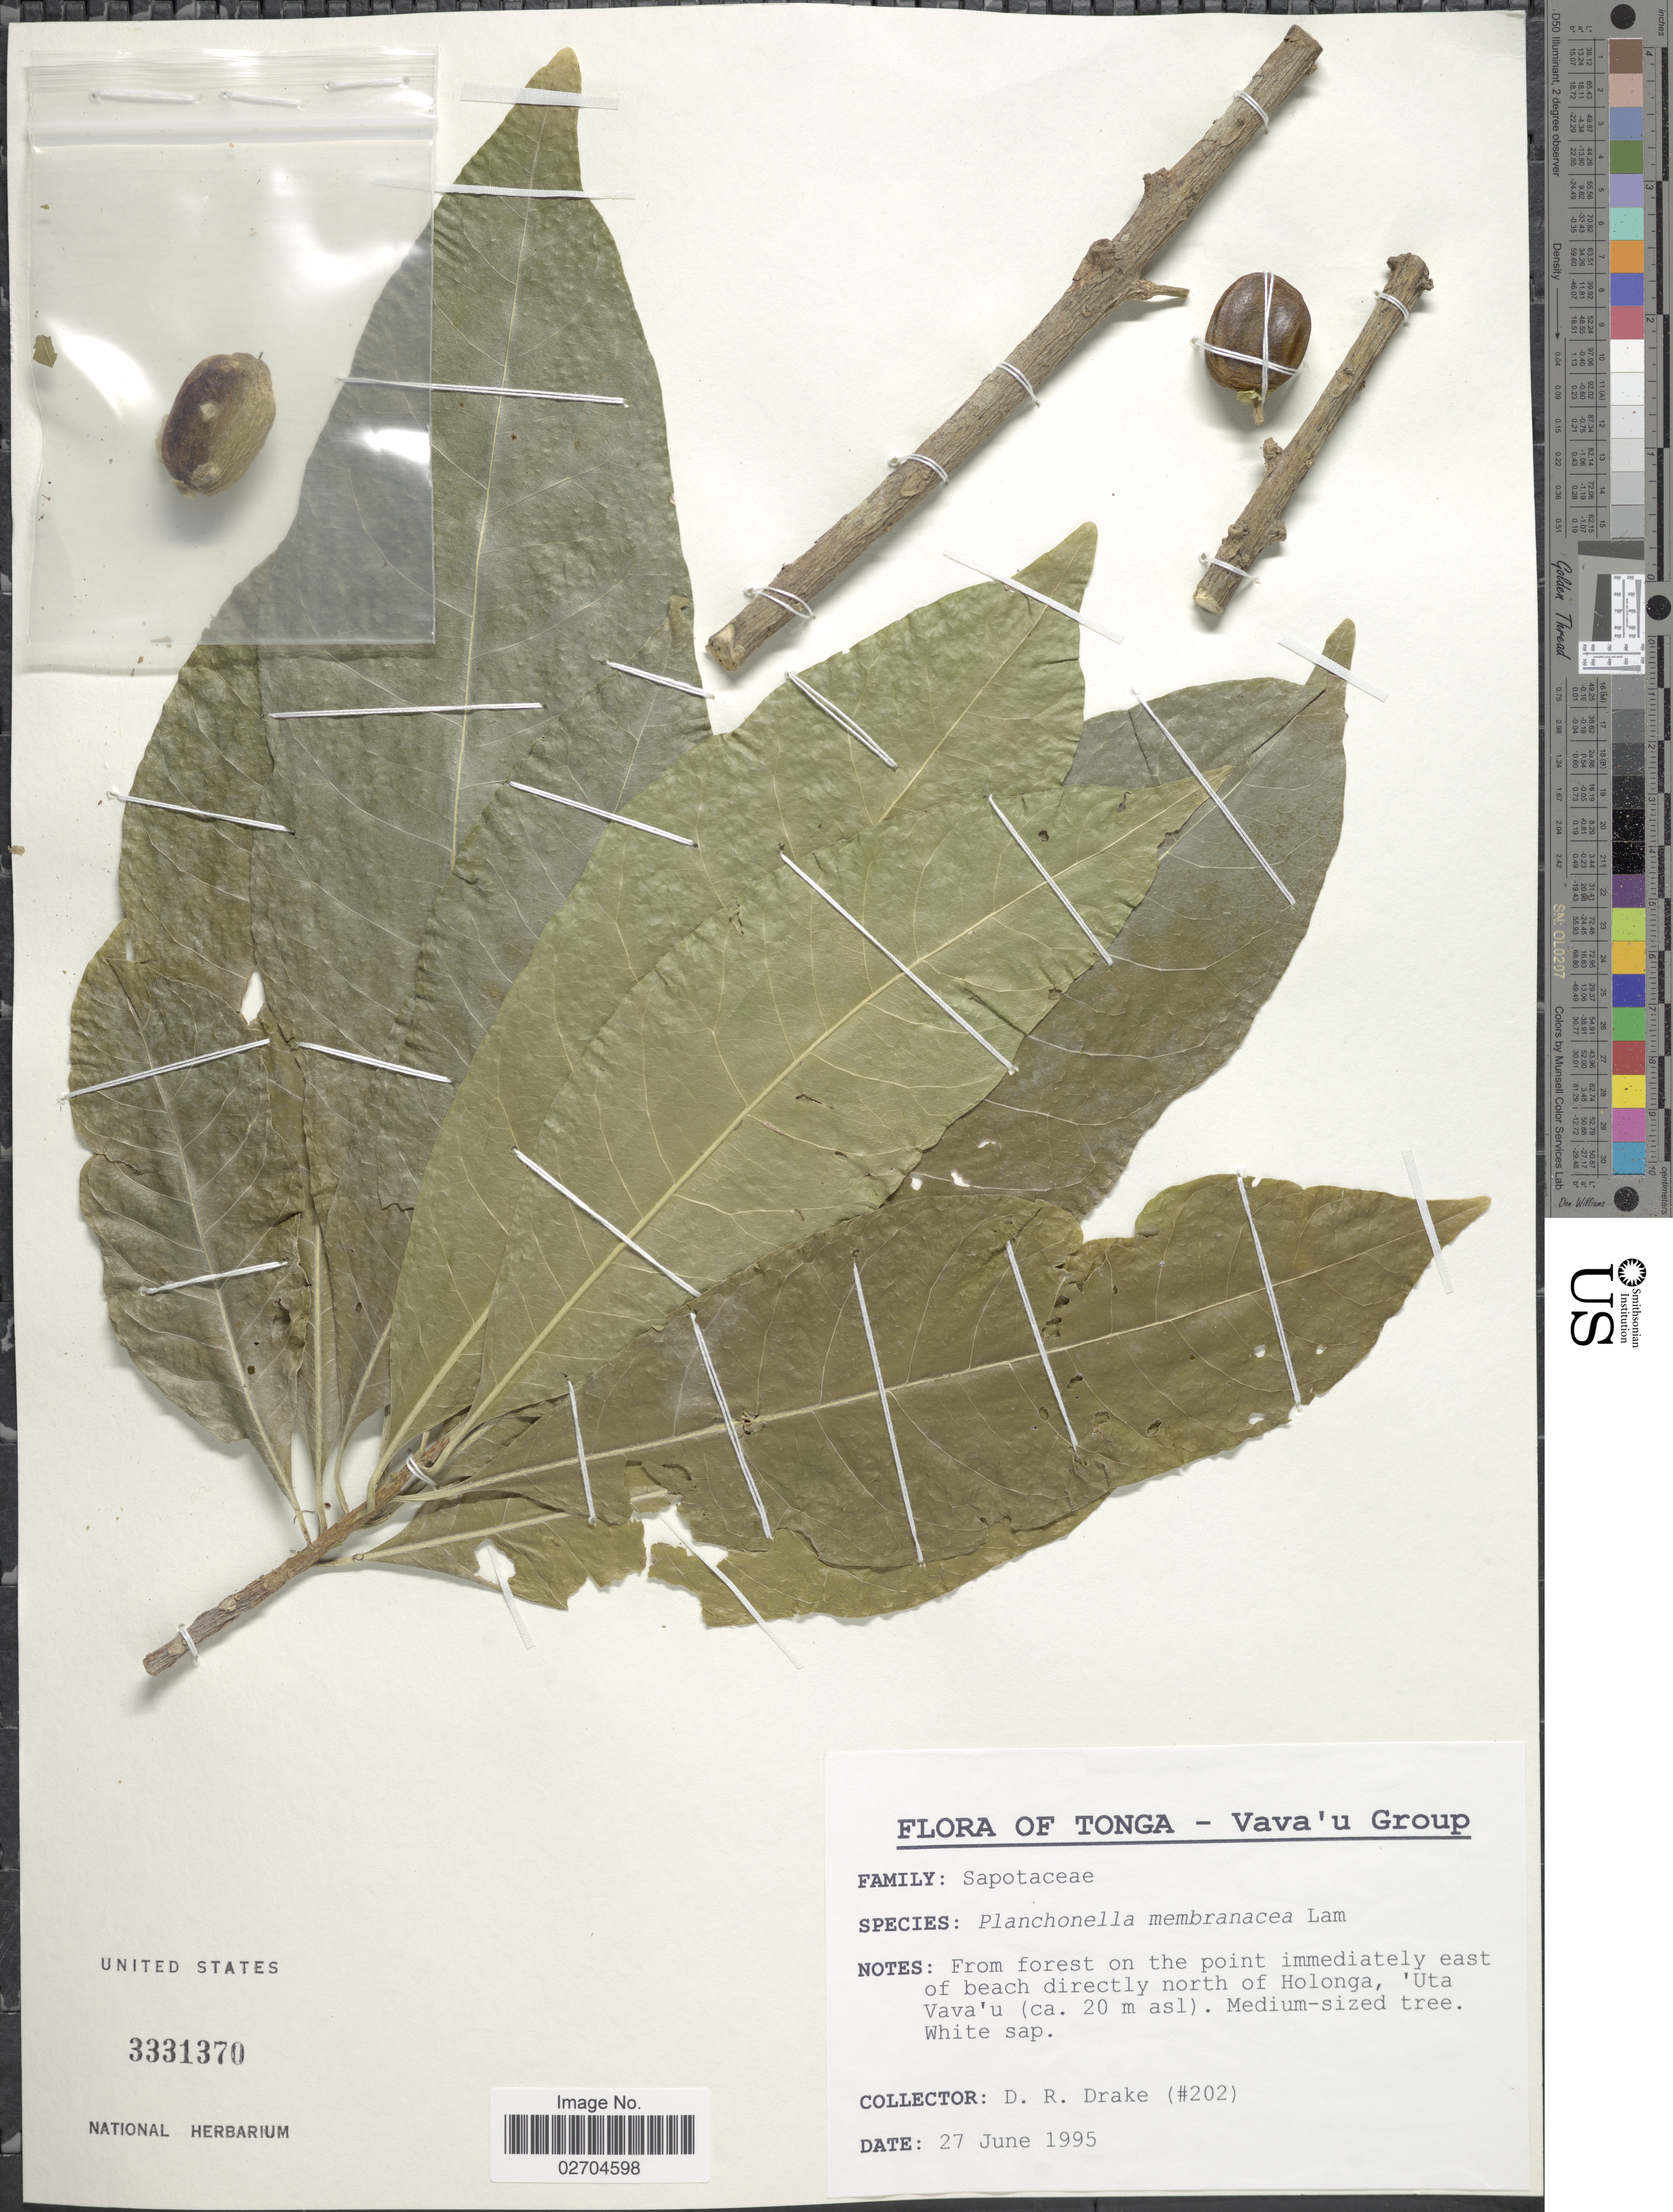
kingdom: Plantae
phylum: Tracheophyta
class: Magnoliopsida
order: Ericales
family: Sapotaceae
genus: Planchonella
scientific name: Planchonella membranacea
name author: H.J. Lam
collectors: D.R. Drake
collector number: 202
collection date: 1995-06-27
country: Tonga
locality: Vava'u Group. East of beach directly north of Holonga, Uta Vava'u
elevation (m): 20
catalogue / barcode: US 3331370